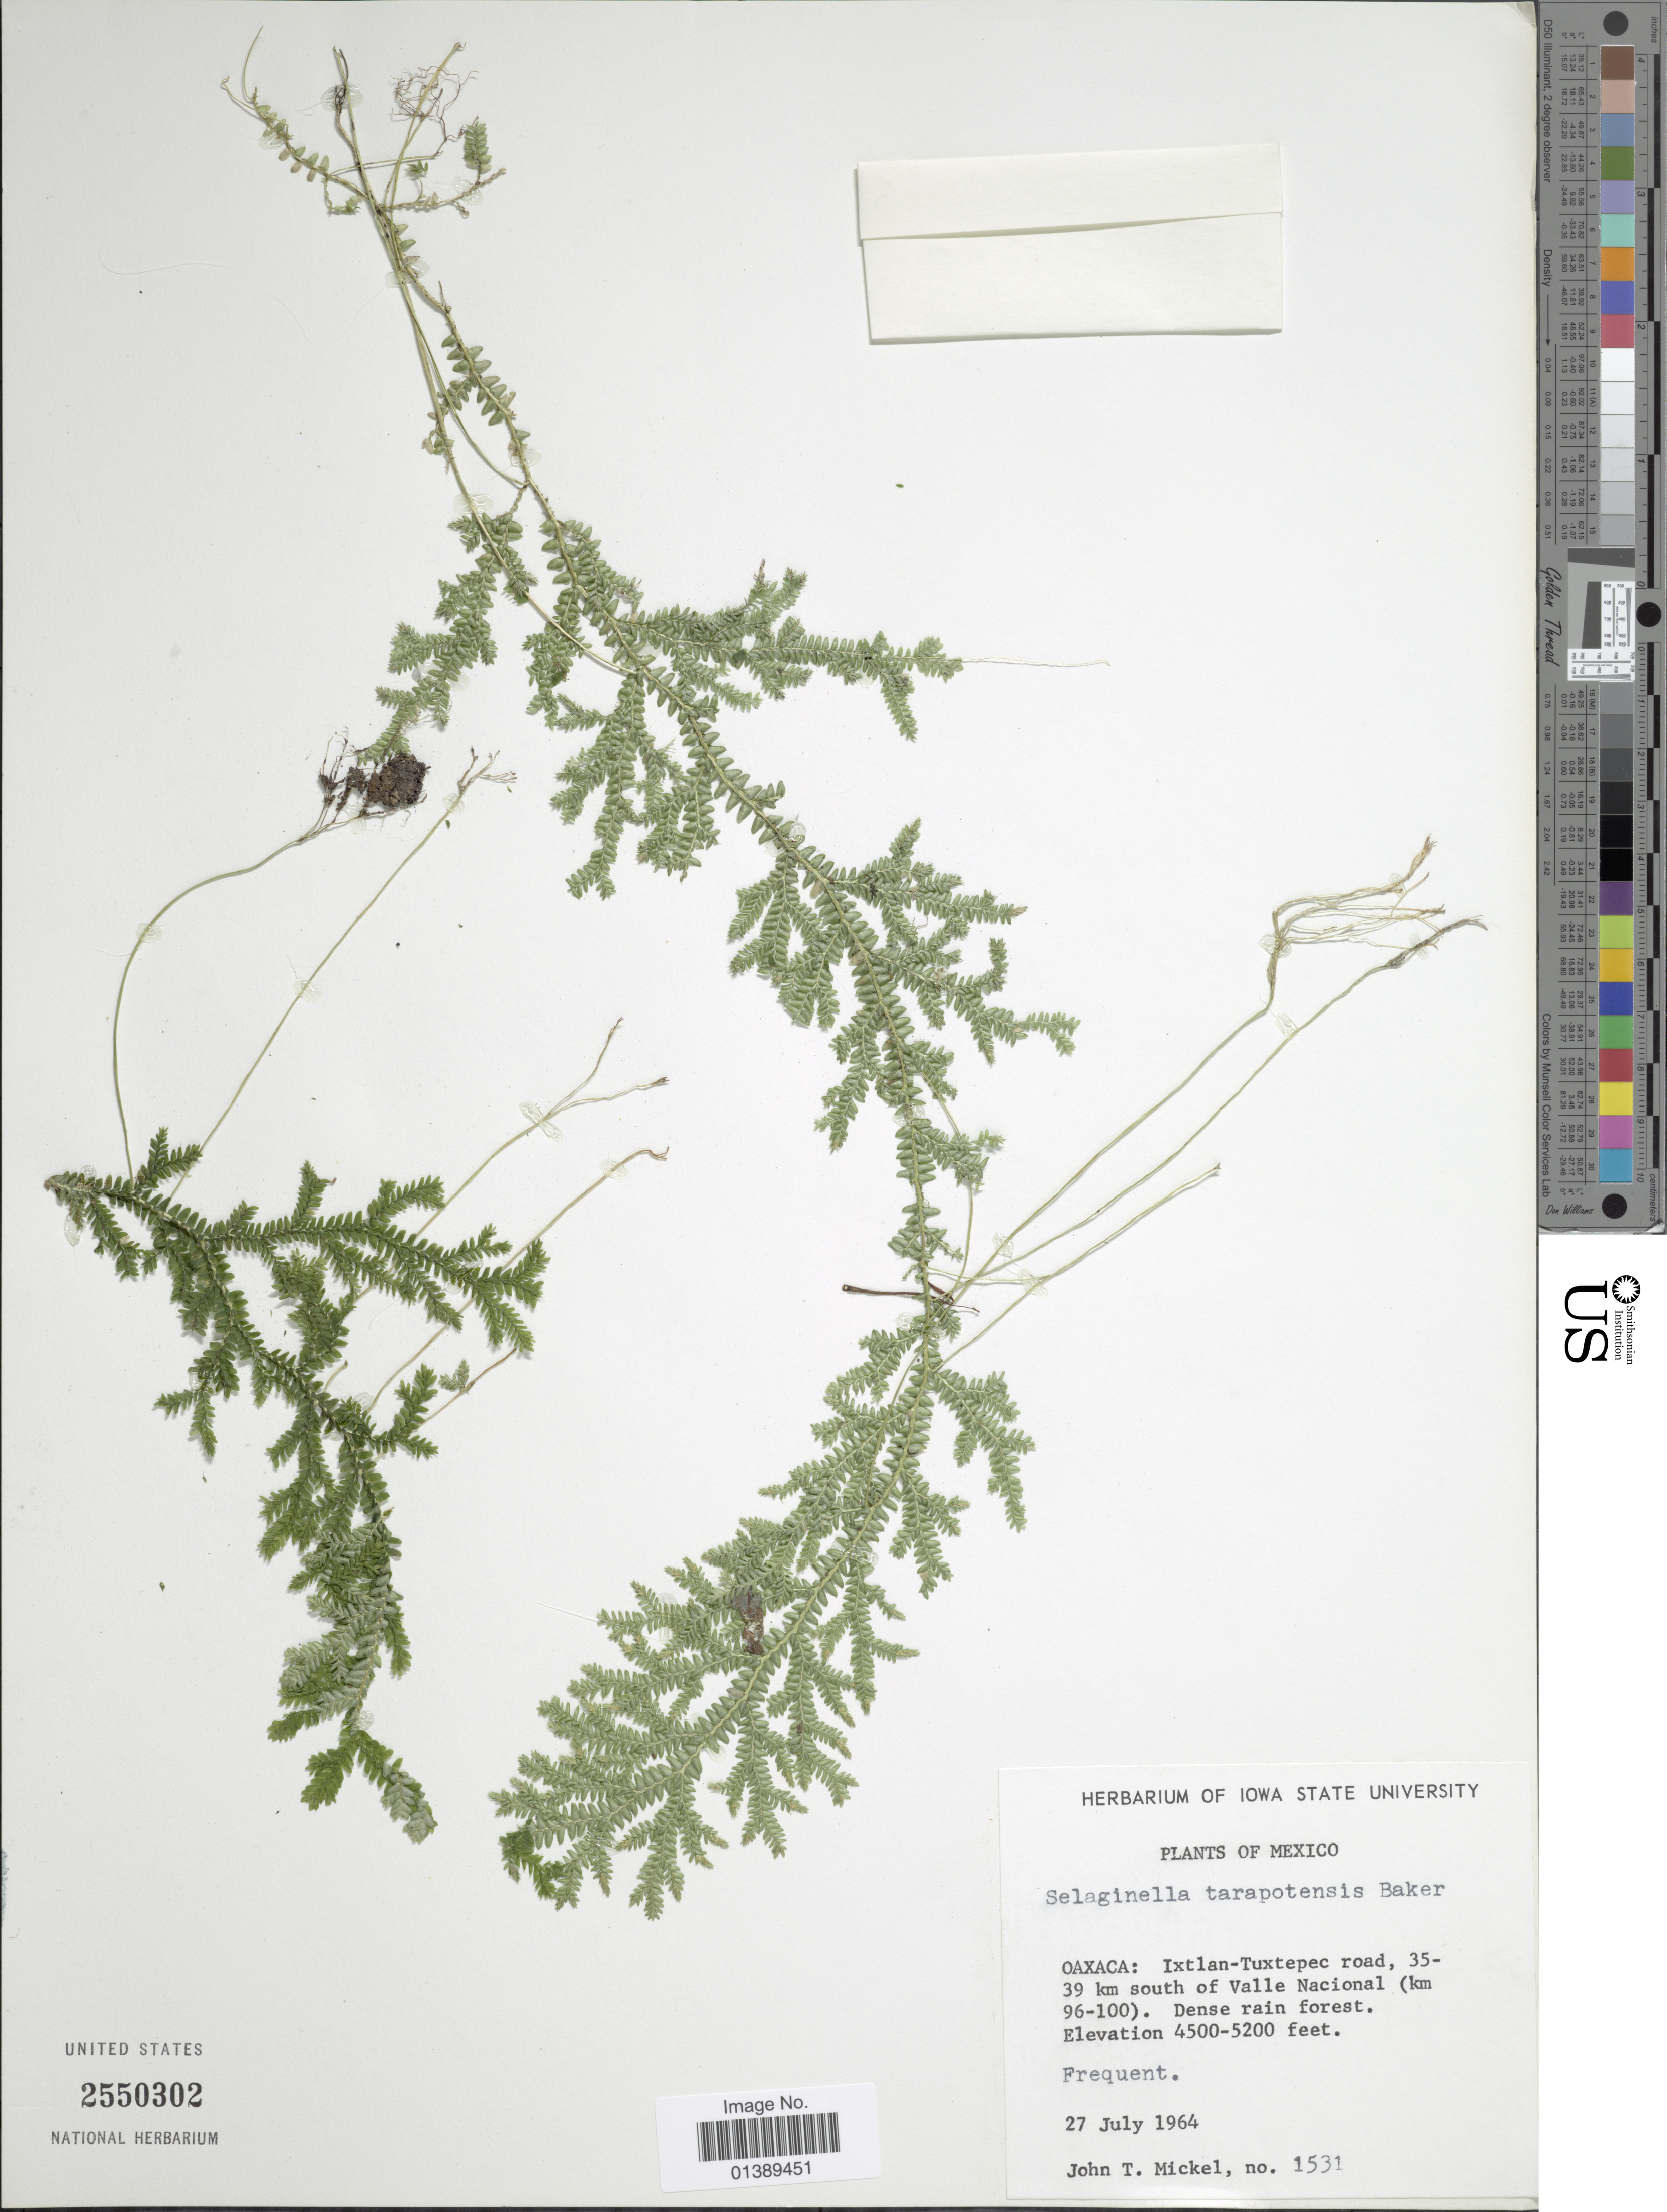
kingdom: Plantae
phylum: Tracheophyta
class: Lycopodiopsida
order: Selaginellales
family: Selaginellaceae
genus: Selaginella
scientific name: Selaginella tarapotensis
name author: Baker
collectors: J. T. Mickel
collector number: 1531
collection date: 1964-07-27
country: Mexico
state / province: Oaxaca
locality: Ixtlan-Tuxtepec road, 35-39 km south of Valle Nacional (km96-100)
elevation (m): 1372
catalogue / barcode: US 2550302